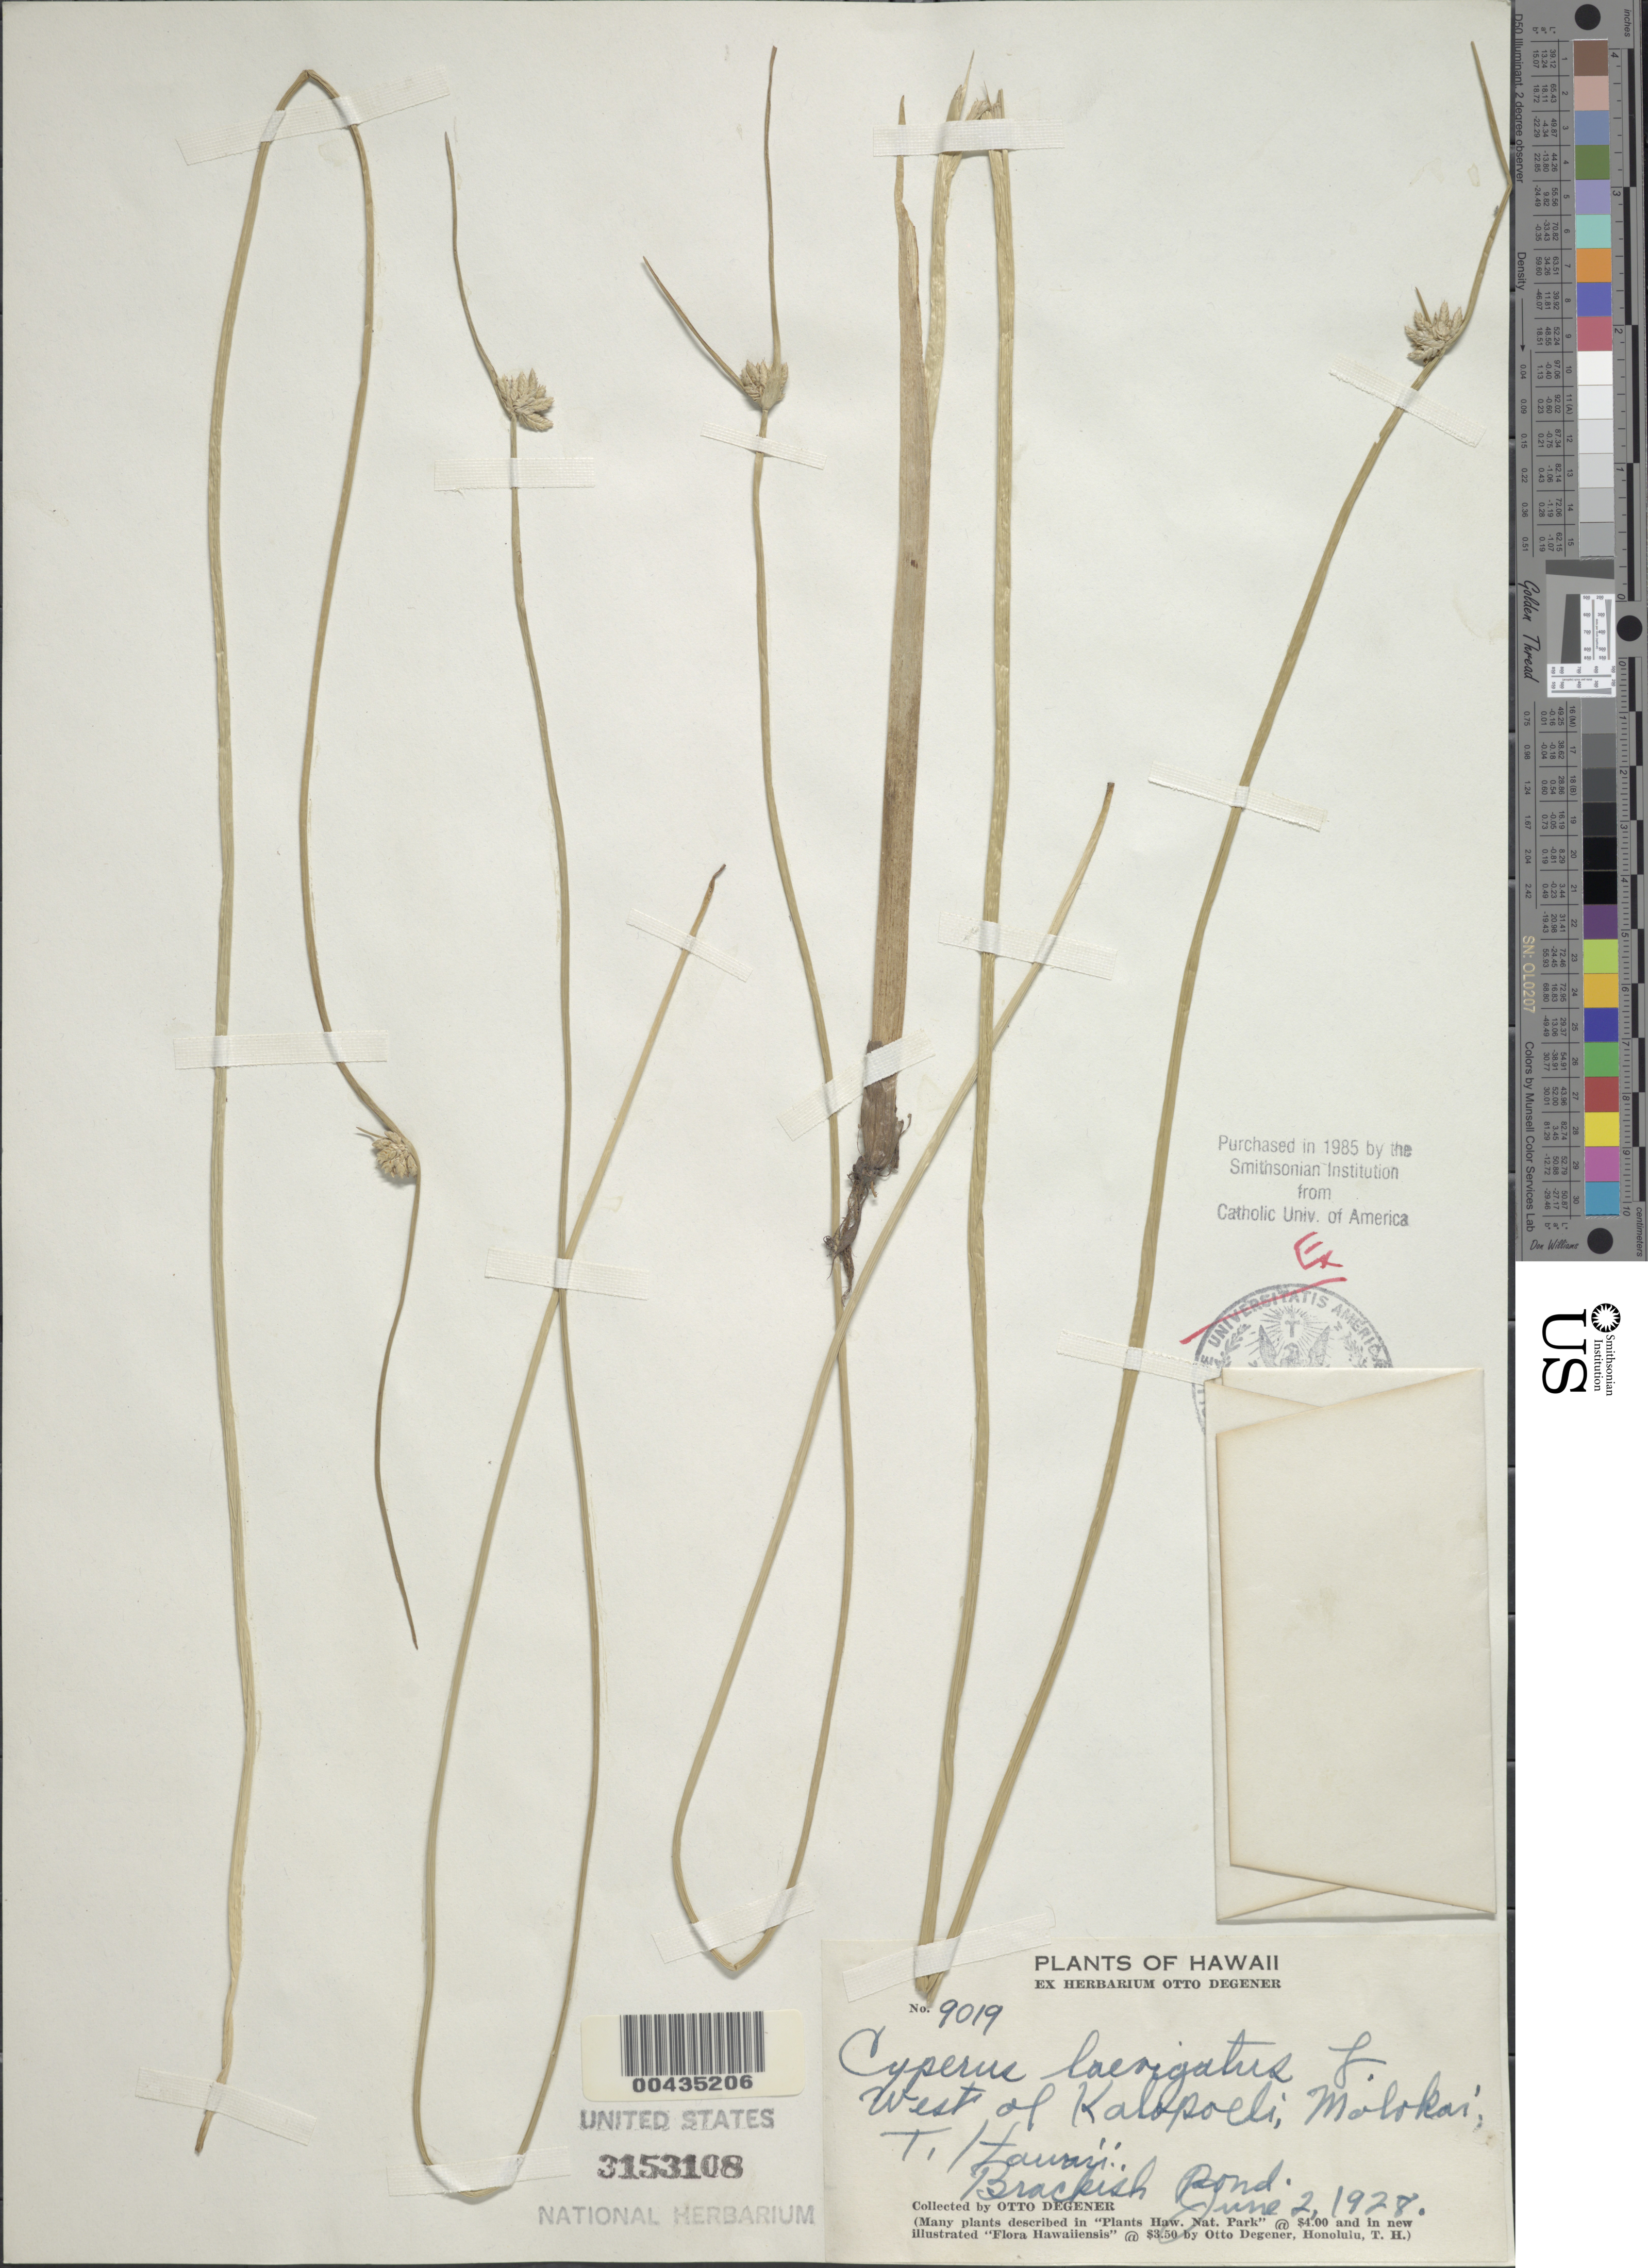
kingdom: Plantae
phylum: Tracheophyta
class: Liliopsida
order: Poales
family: Cyperaceae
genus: Cyperus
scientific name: Cyperus laevigatus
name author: L.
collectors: O. Degener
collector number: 9019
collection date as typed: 2 Jun 1928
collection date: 1928-06-02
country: United States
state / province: Hawaii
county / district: Maui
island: Moloka'i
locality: West of Kalopoeli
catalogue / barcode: US 3153108